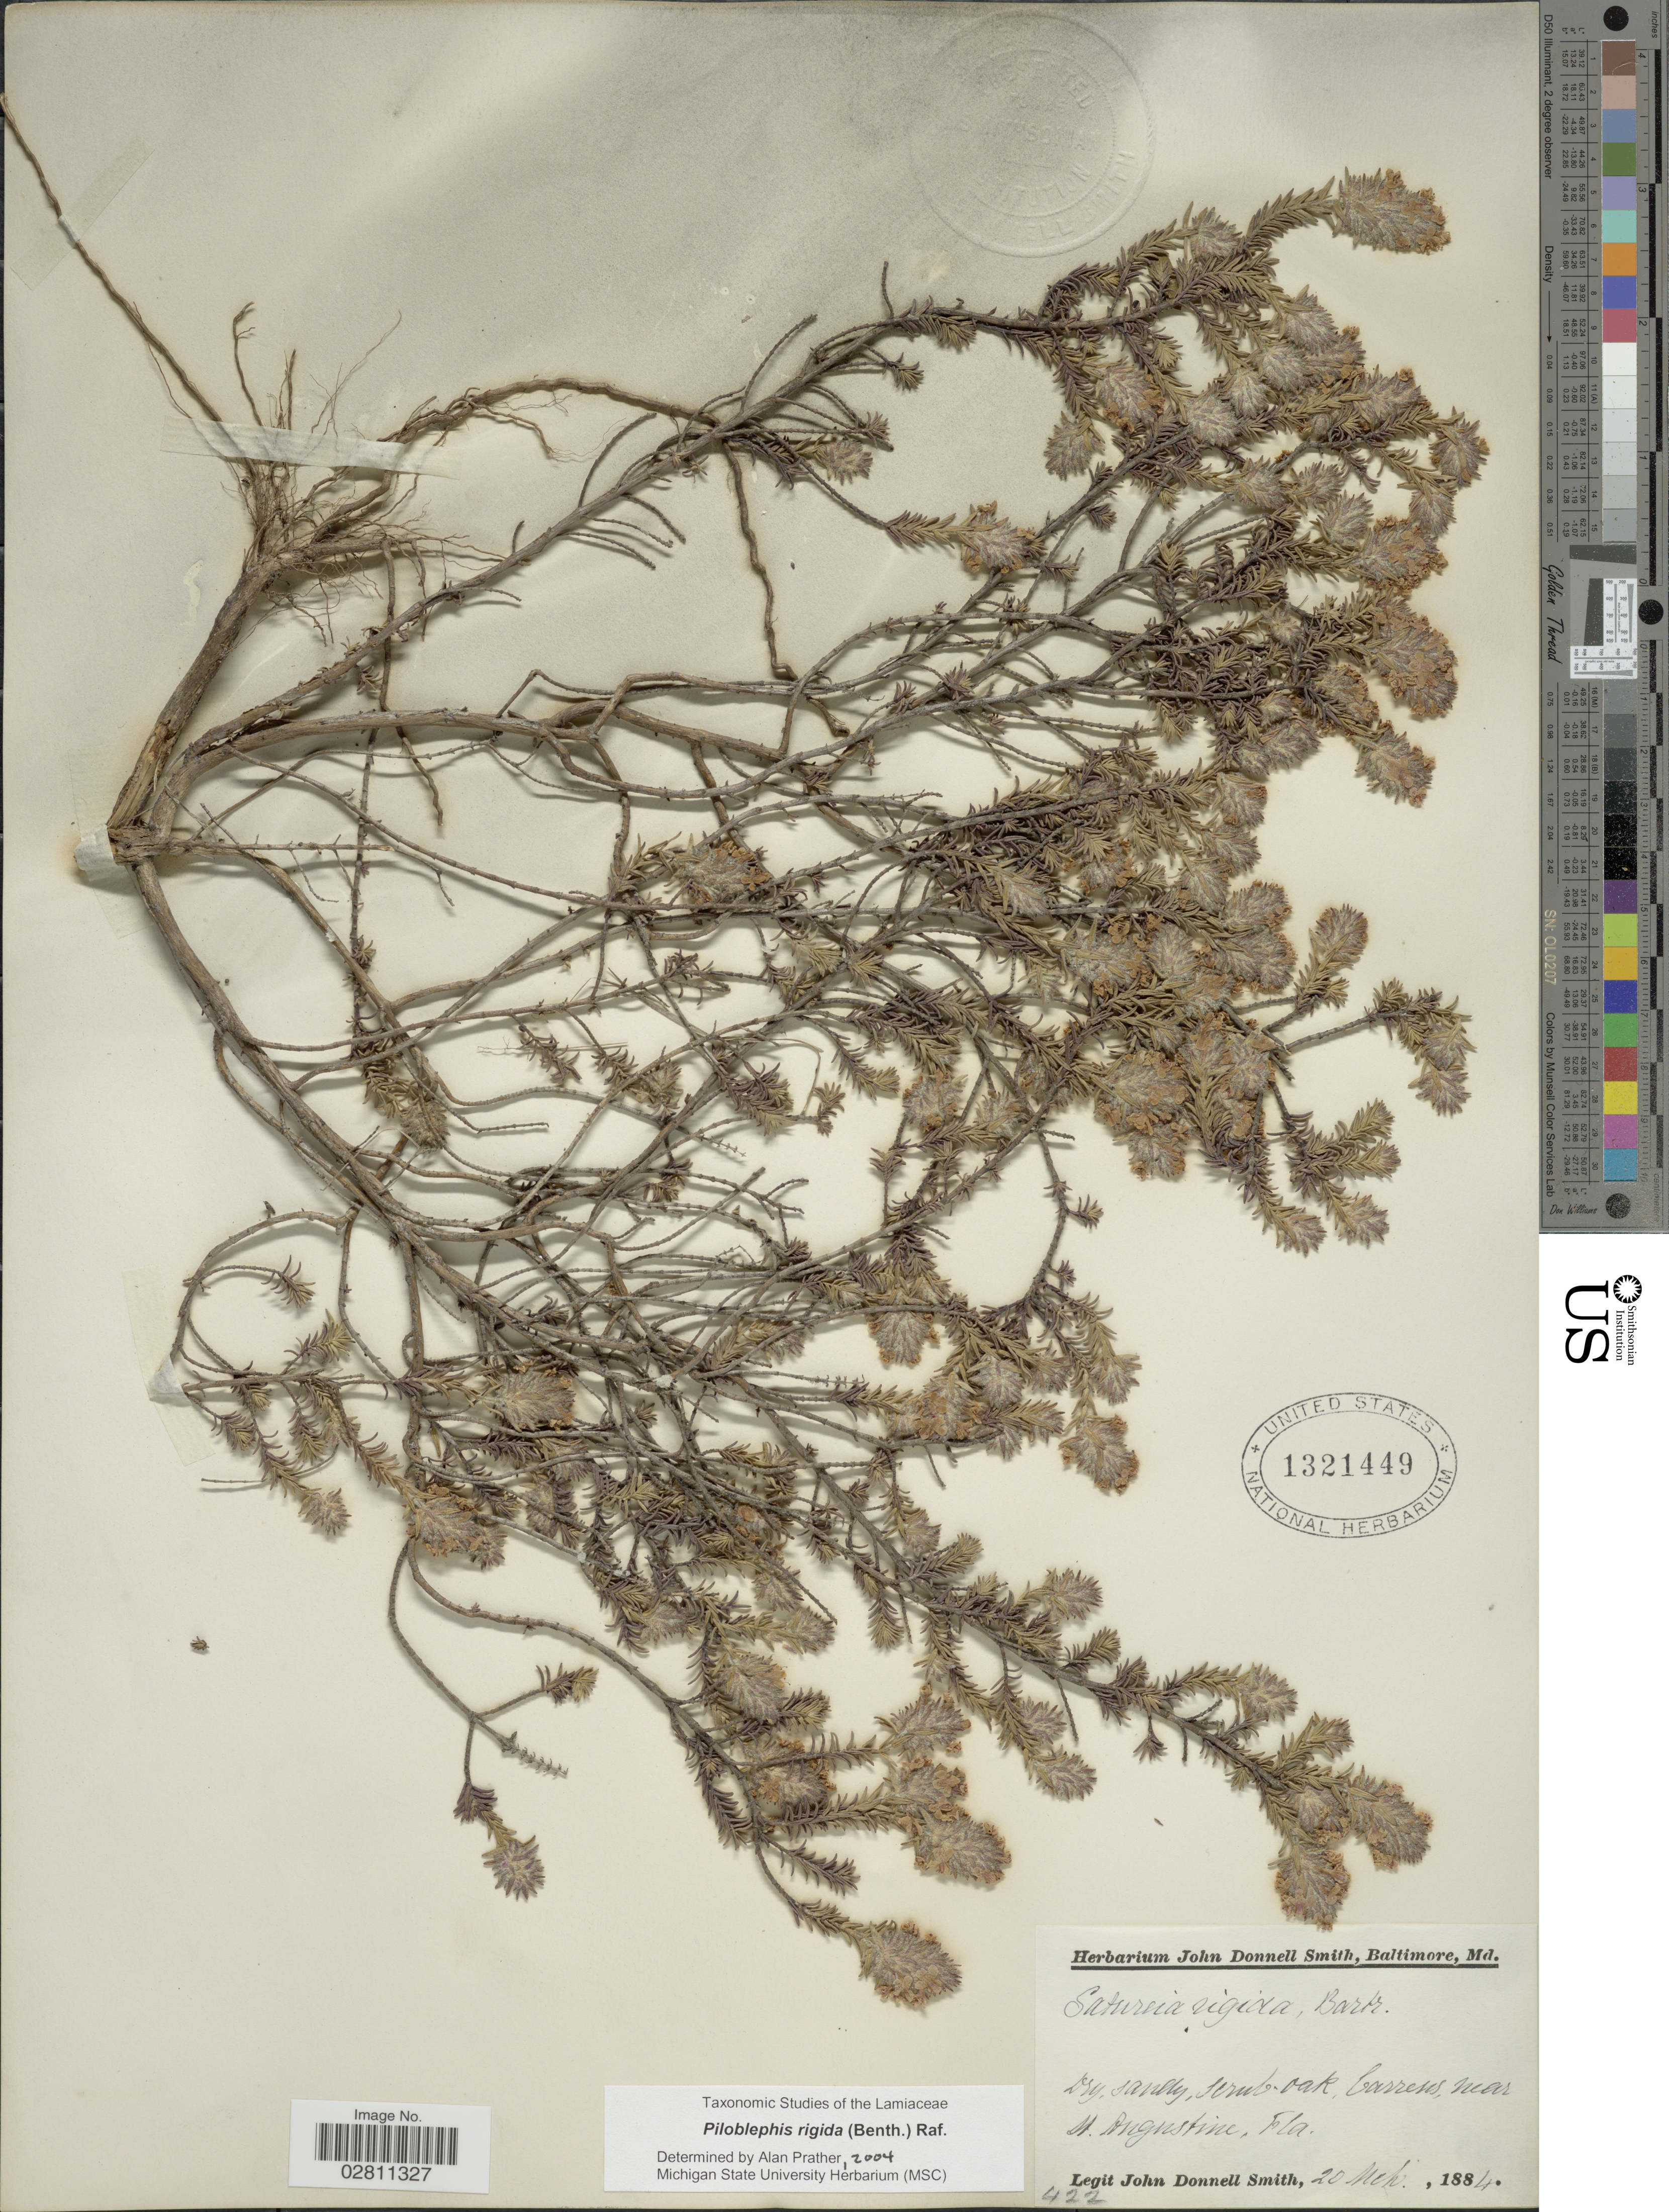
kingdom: Plantae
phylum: Tracheophyta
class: Magnoliopsida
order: Lamiales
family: Lamiaceae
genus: Piloblephis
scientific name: Piloblephis rigida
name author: (Bartram ex Benth.) Raf.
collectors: J. Donnell Smith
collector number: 422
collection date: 1884-03-20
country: United States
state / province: Florida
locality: Near St. Augustine.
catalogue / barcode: US 1321449